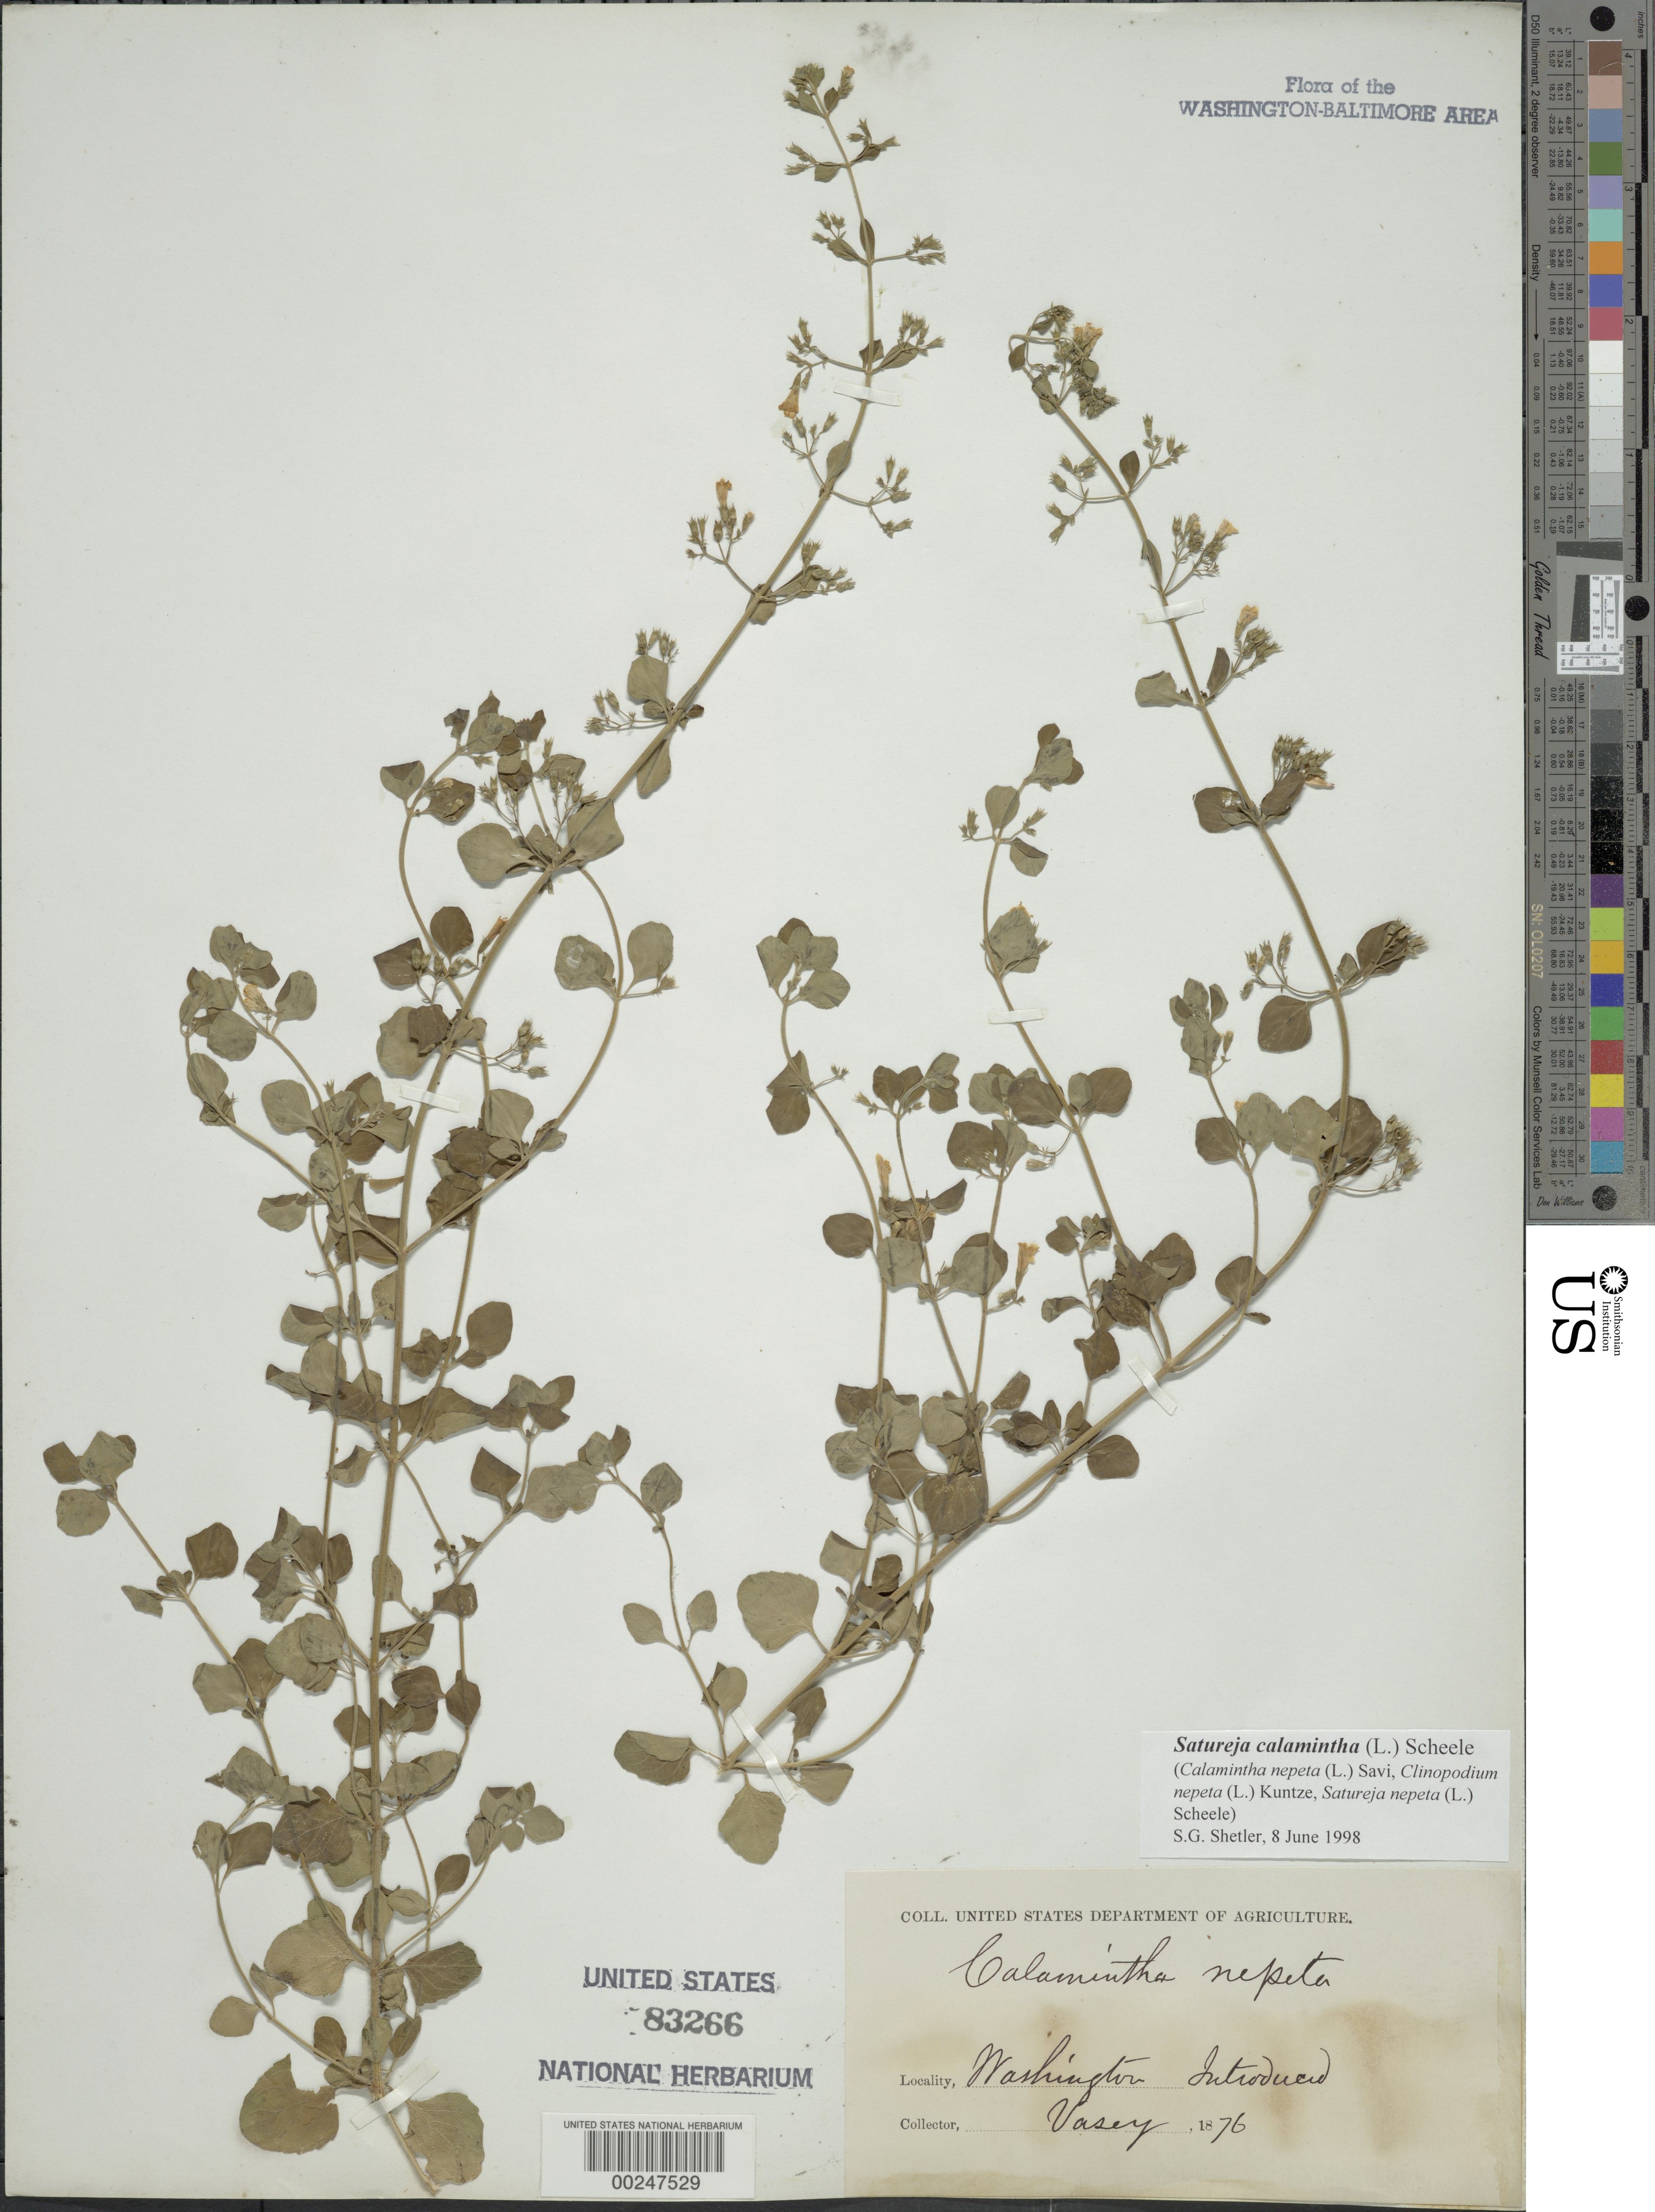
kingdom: Plantae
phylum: Tracheophyta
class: Magnoliopsida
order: Lamiales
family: Lamiaceae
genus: Clinopodium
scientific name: Clinopodium nepeta subsp. glandulosum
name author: (Req.) Govaerts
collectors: G. Vasey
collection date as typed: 1876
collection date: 1876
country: United States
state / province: District of Columbia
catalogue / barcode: US 83266